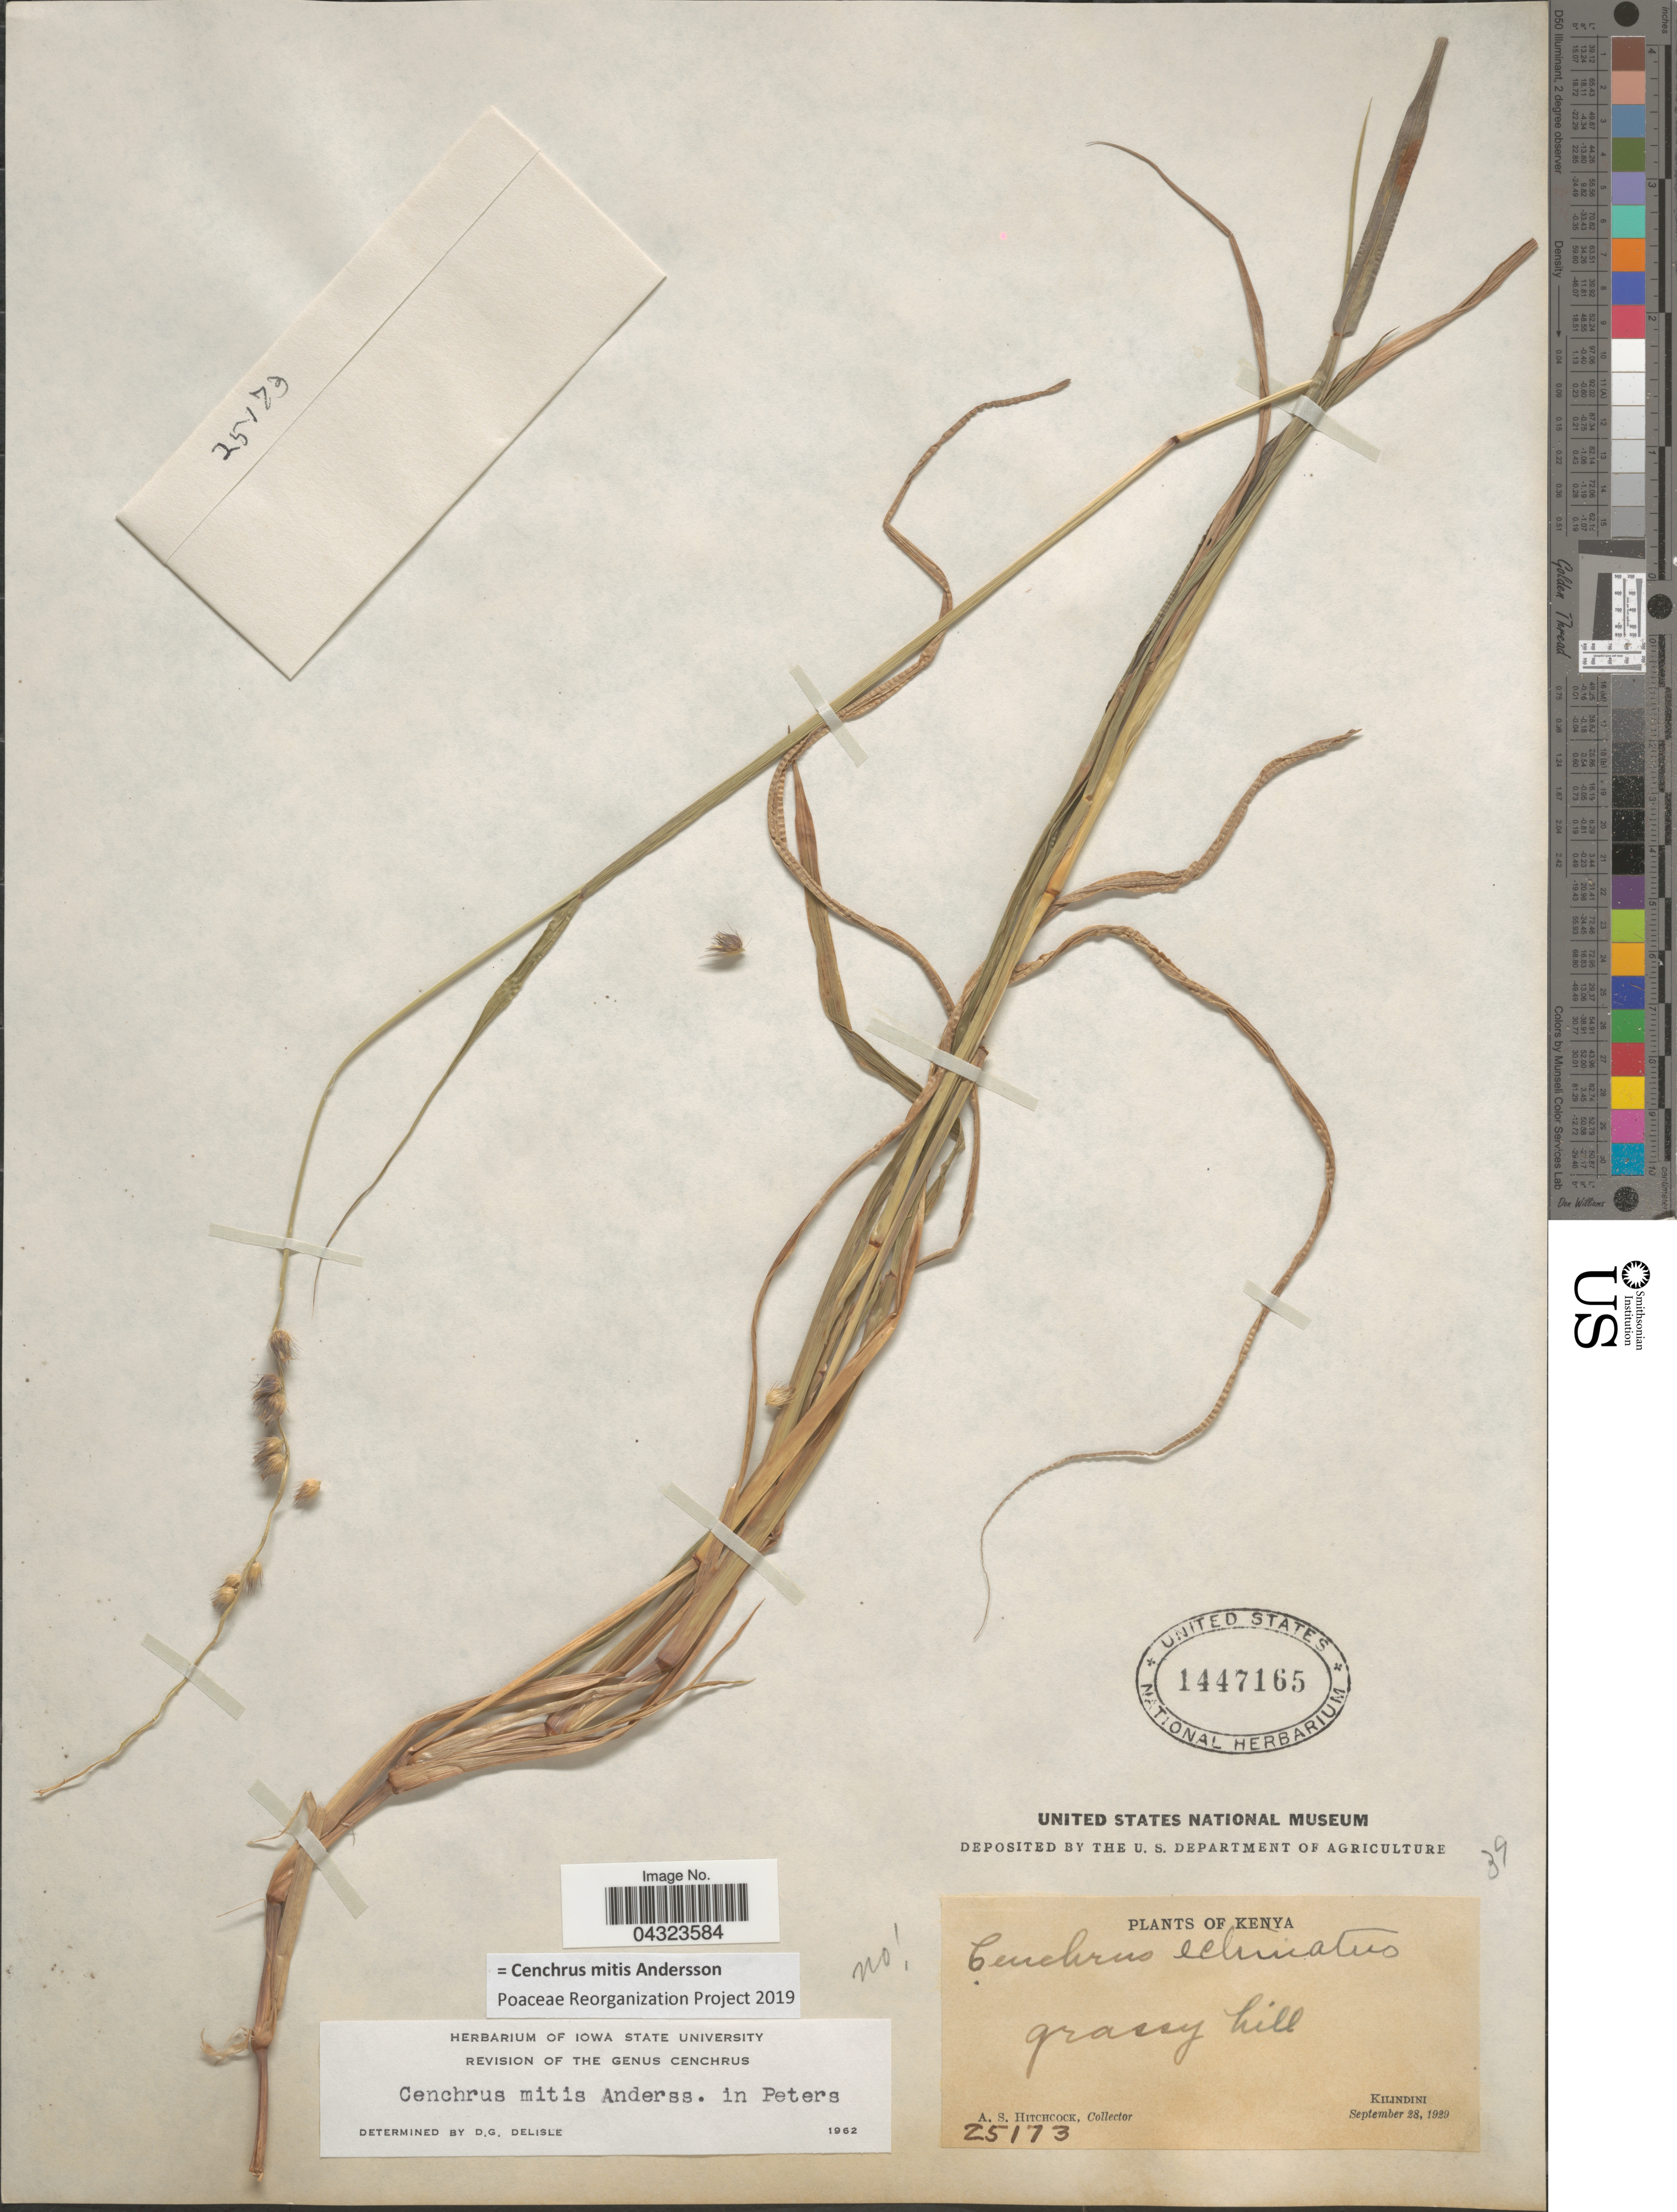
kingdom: Plantae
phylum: Tracheophyta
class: Liliopsida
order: Poales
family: Poaceae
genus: Cenchrus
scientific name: Cenchrus mitis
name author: Andersson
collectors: A. S. Hitchcock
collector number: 25173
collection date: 1929-09-28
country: Kenya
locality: Kilindini.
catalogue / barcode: US 1447165